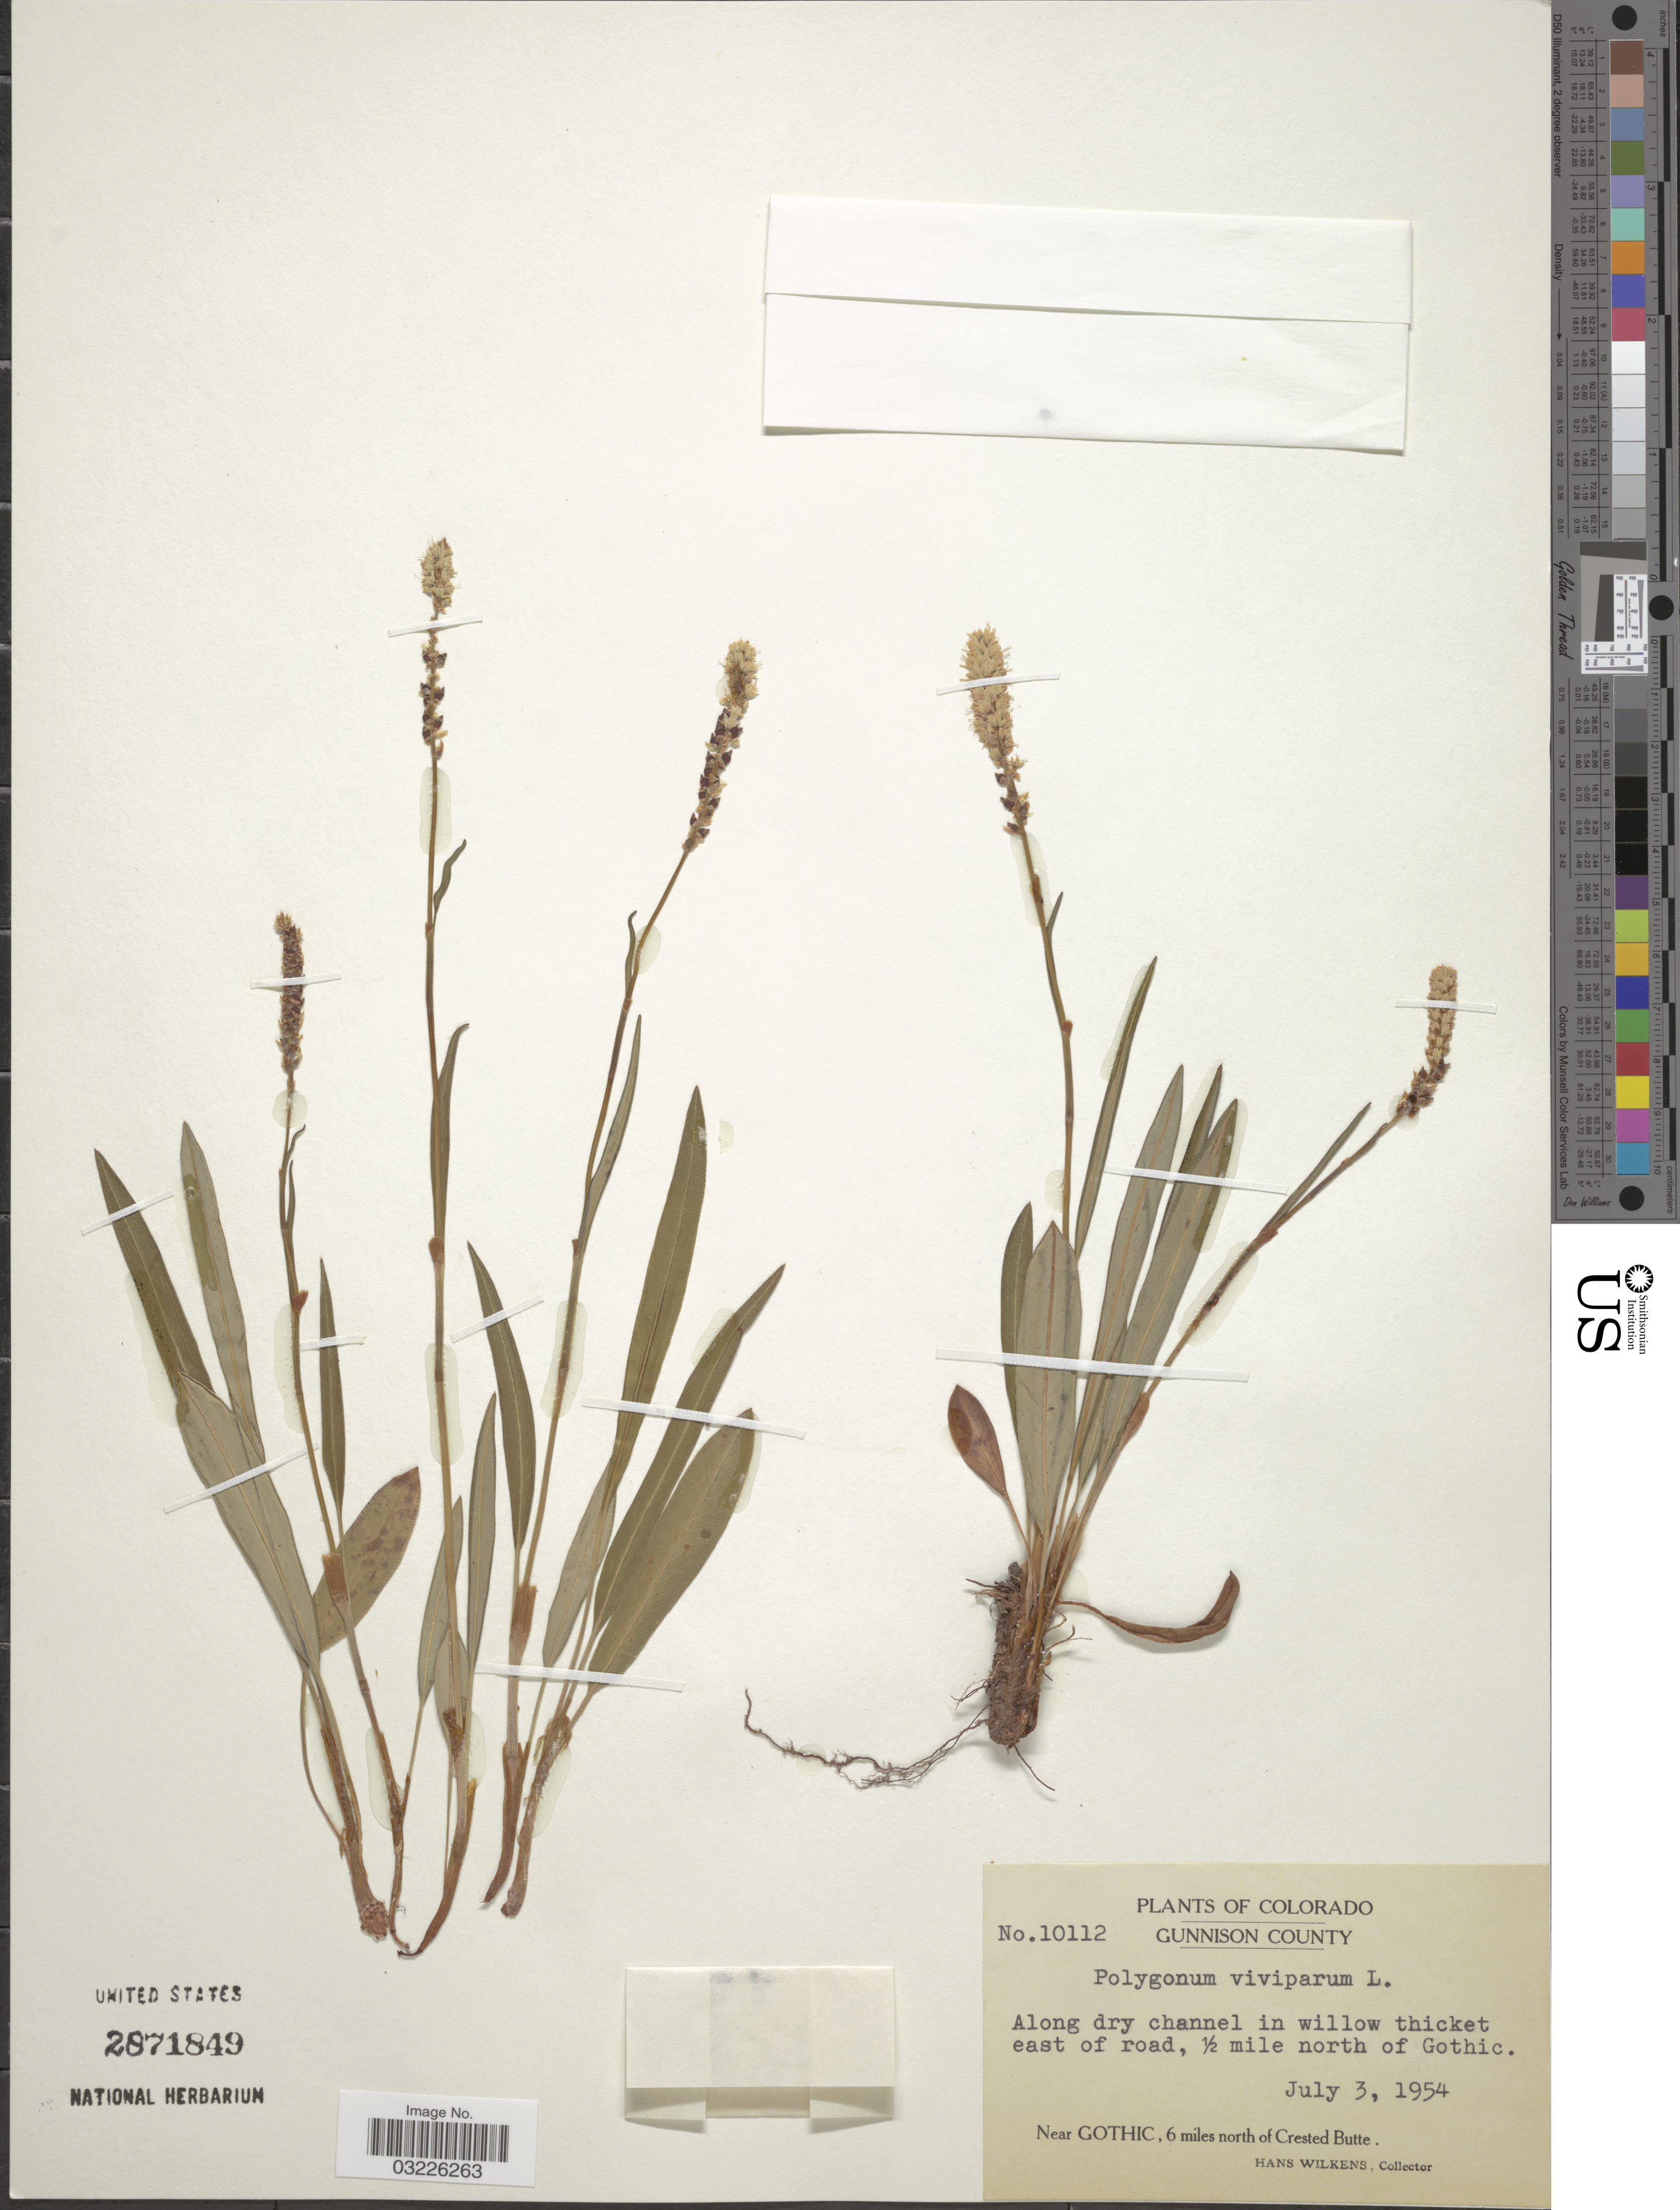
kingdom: Plantae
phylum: Tracheophyta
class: Magnoliopsida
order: Caryophyllales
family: Polygonaceae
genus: Bistorta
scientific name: Bistorta vivipara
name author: (L.) Delarbre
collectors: H. Wilkens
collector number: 10112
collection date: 1954-07-03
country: United States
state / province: Colorado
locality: Gunnison County, Along dry channel in willow thicket east of road, ½ mile north of Gothic. Near Gothic, 6 miles north of Crested Butte.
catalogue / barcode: US 2871849